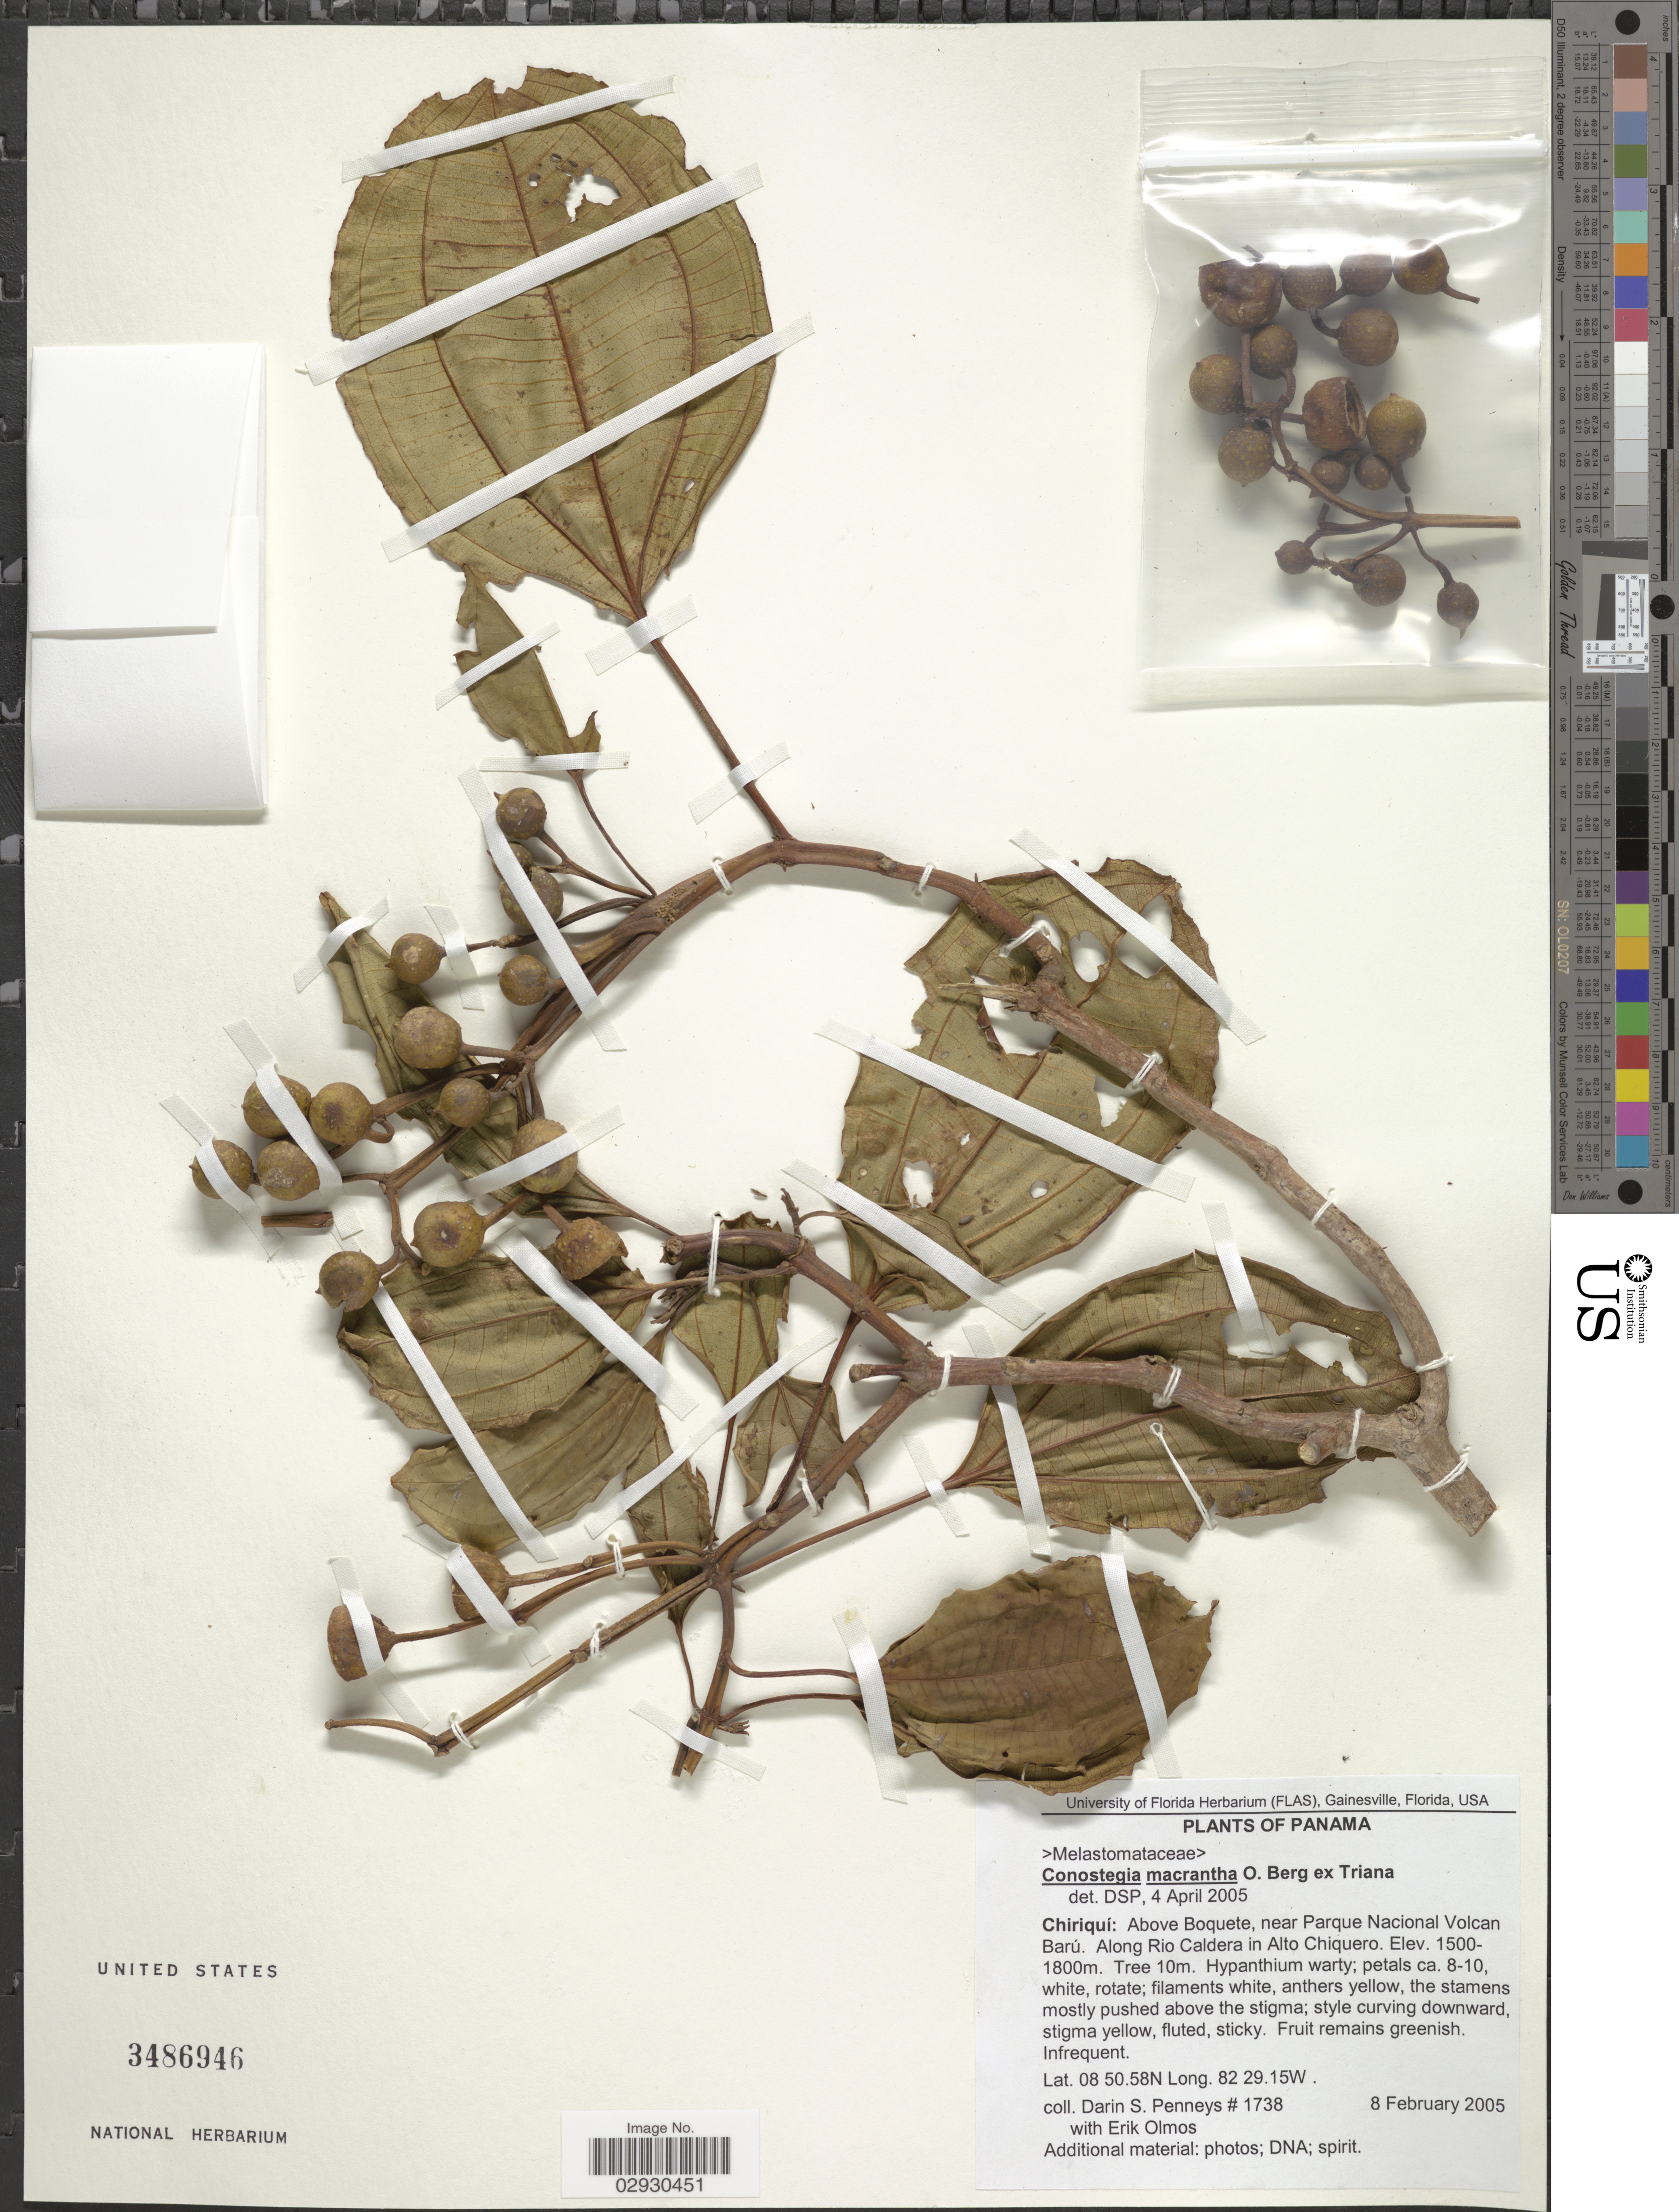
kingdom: Plantae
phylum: Tracheophyta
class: Magnoliopsida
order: Myrtales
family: Melastomataceae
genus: Conostegia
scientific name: Conostegia macrantha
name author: O. Berg ex Triana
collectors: D. S. Penneys & E. Olmos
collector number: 1738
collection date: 2005-02-08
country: Panama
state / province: Chiriqui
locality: Chiriquí: Above Boquete, near Parque Nacional Volcan Barú. Along Rio Caldera in Alto Chiquero.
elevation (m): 1500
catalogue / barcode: US 3486946